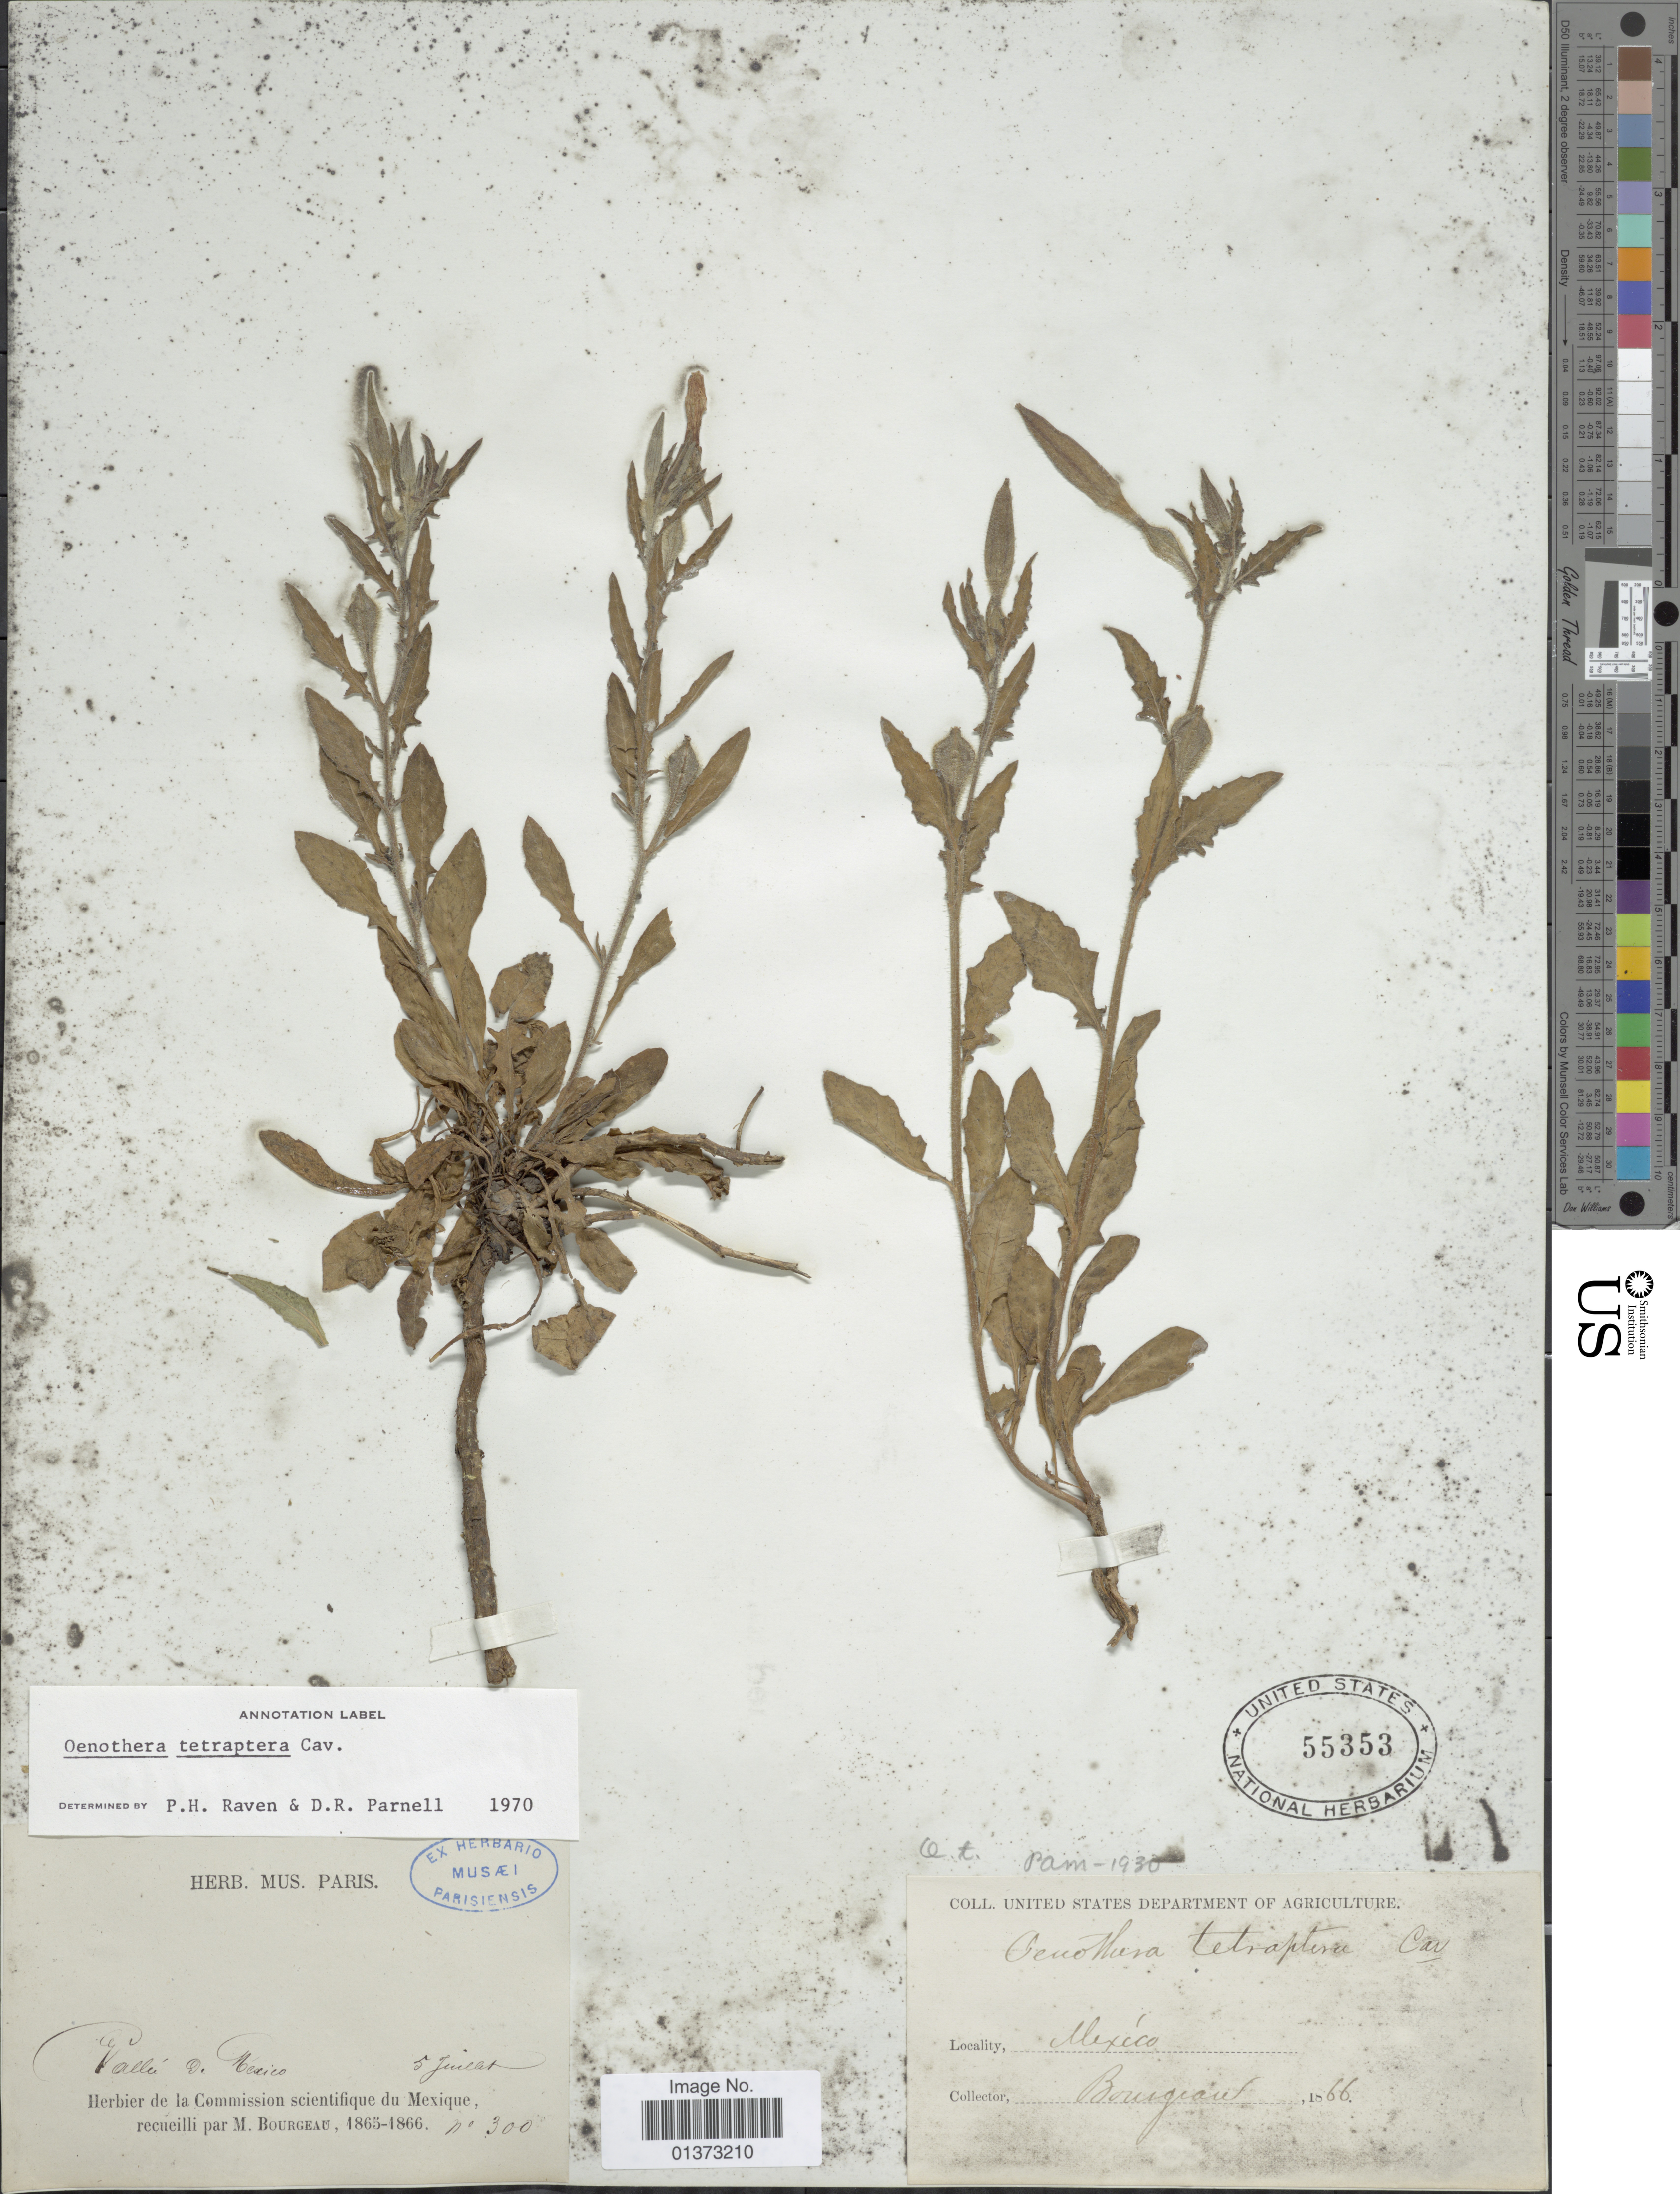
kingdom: Plantae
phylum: Tracheophyta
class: Magnoliopsida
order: Myrtales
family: Onagraceae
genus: Oenothera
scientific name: Oenothera tetraptera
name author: Cav.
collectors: M. Bourgeau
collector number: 300*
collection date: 1865-07-05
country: Mexico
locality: Vallee de Mexico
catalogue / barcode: US 55353